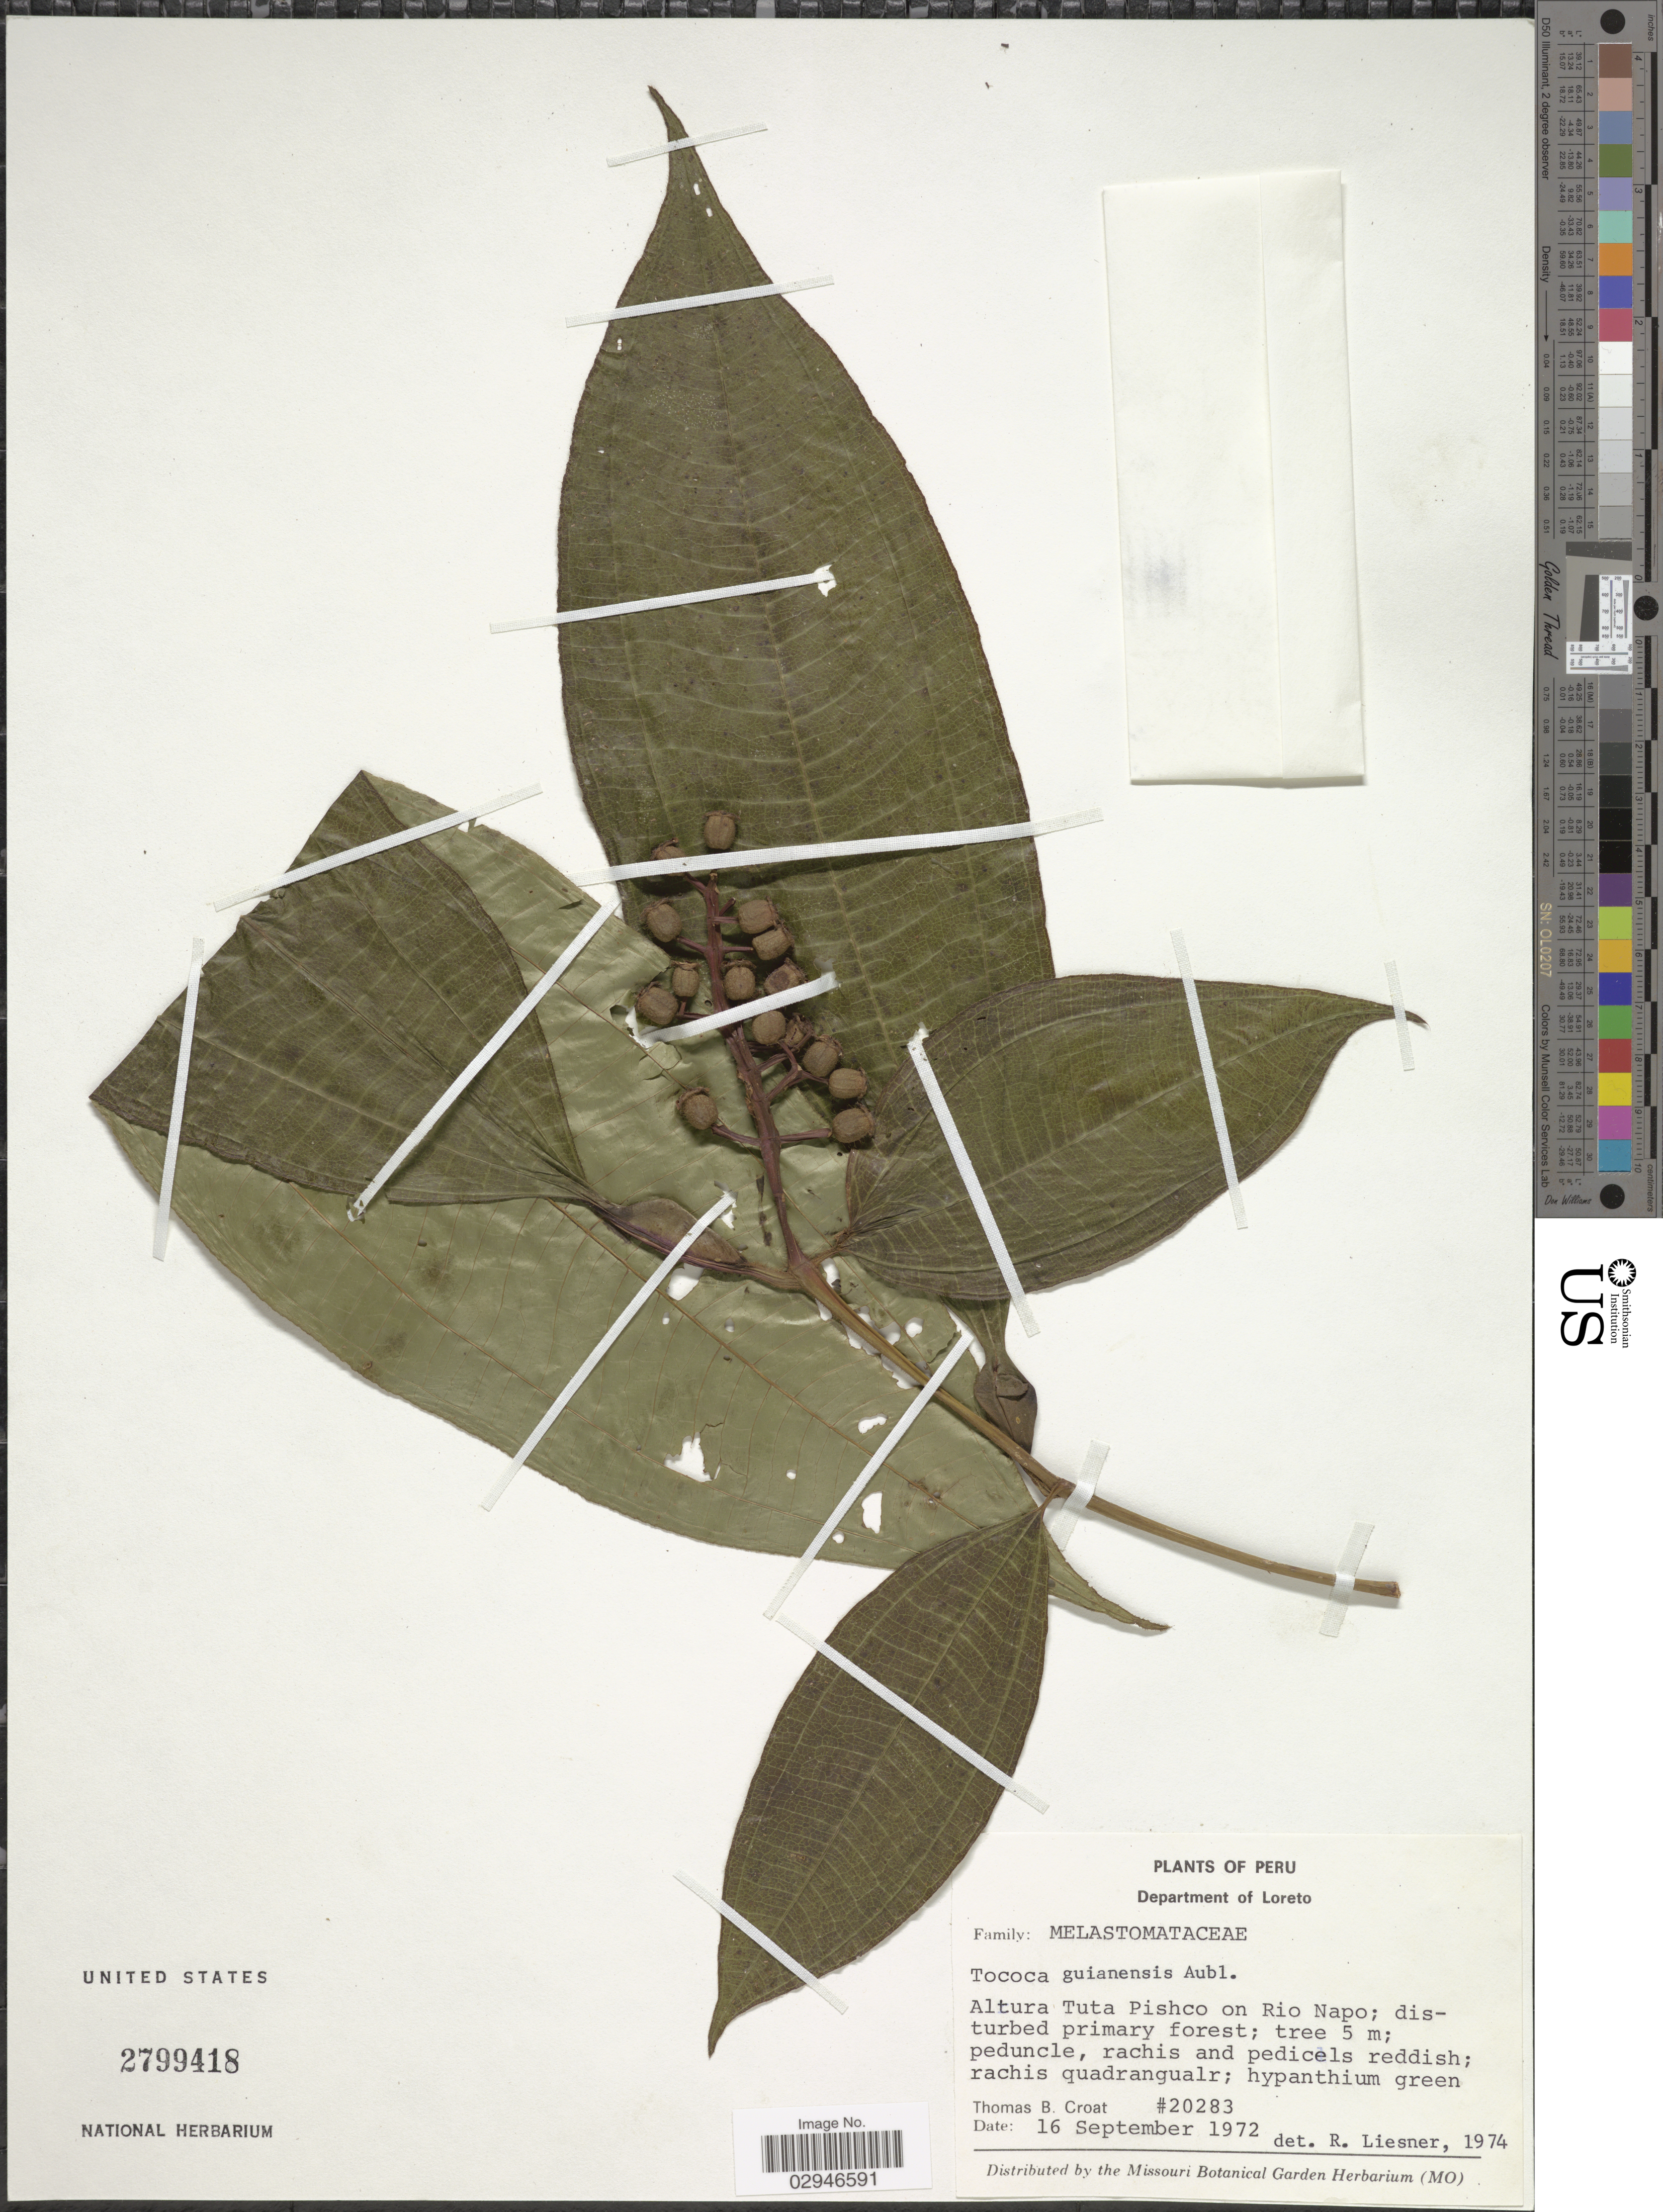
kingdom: Plantae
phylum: Tracheophyta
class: Magnoliopsida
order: Myrtales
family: Melastomataceae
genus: Tococa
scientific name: Tococa guianensis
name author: Aubl.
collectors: T. B. Croat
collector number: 20283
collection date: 1972-09-16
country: Peru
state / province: Loreto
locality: Department of Loreto, Altura Tuta Pishco on Rio Napo.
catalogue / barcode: US 2799418